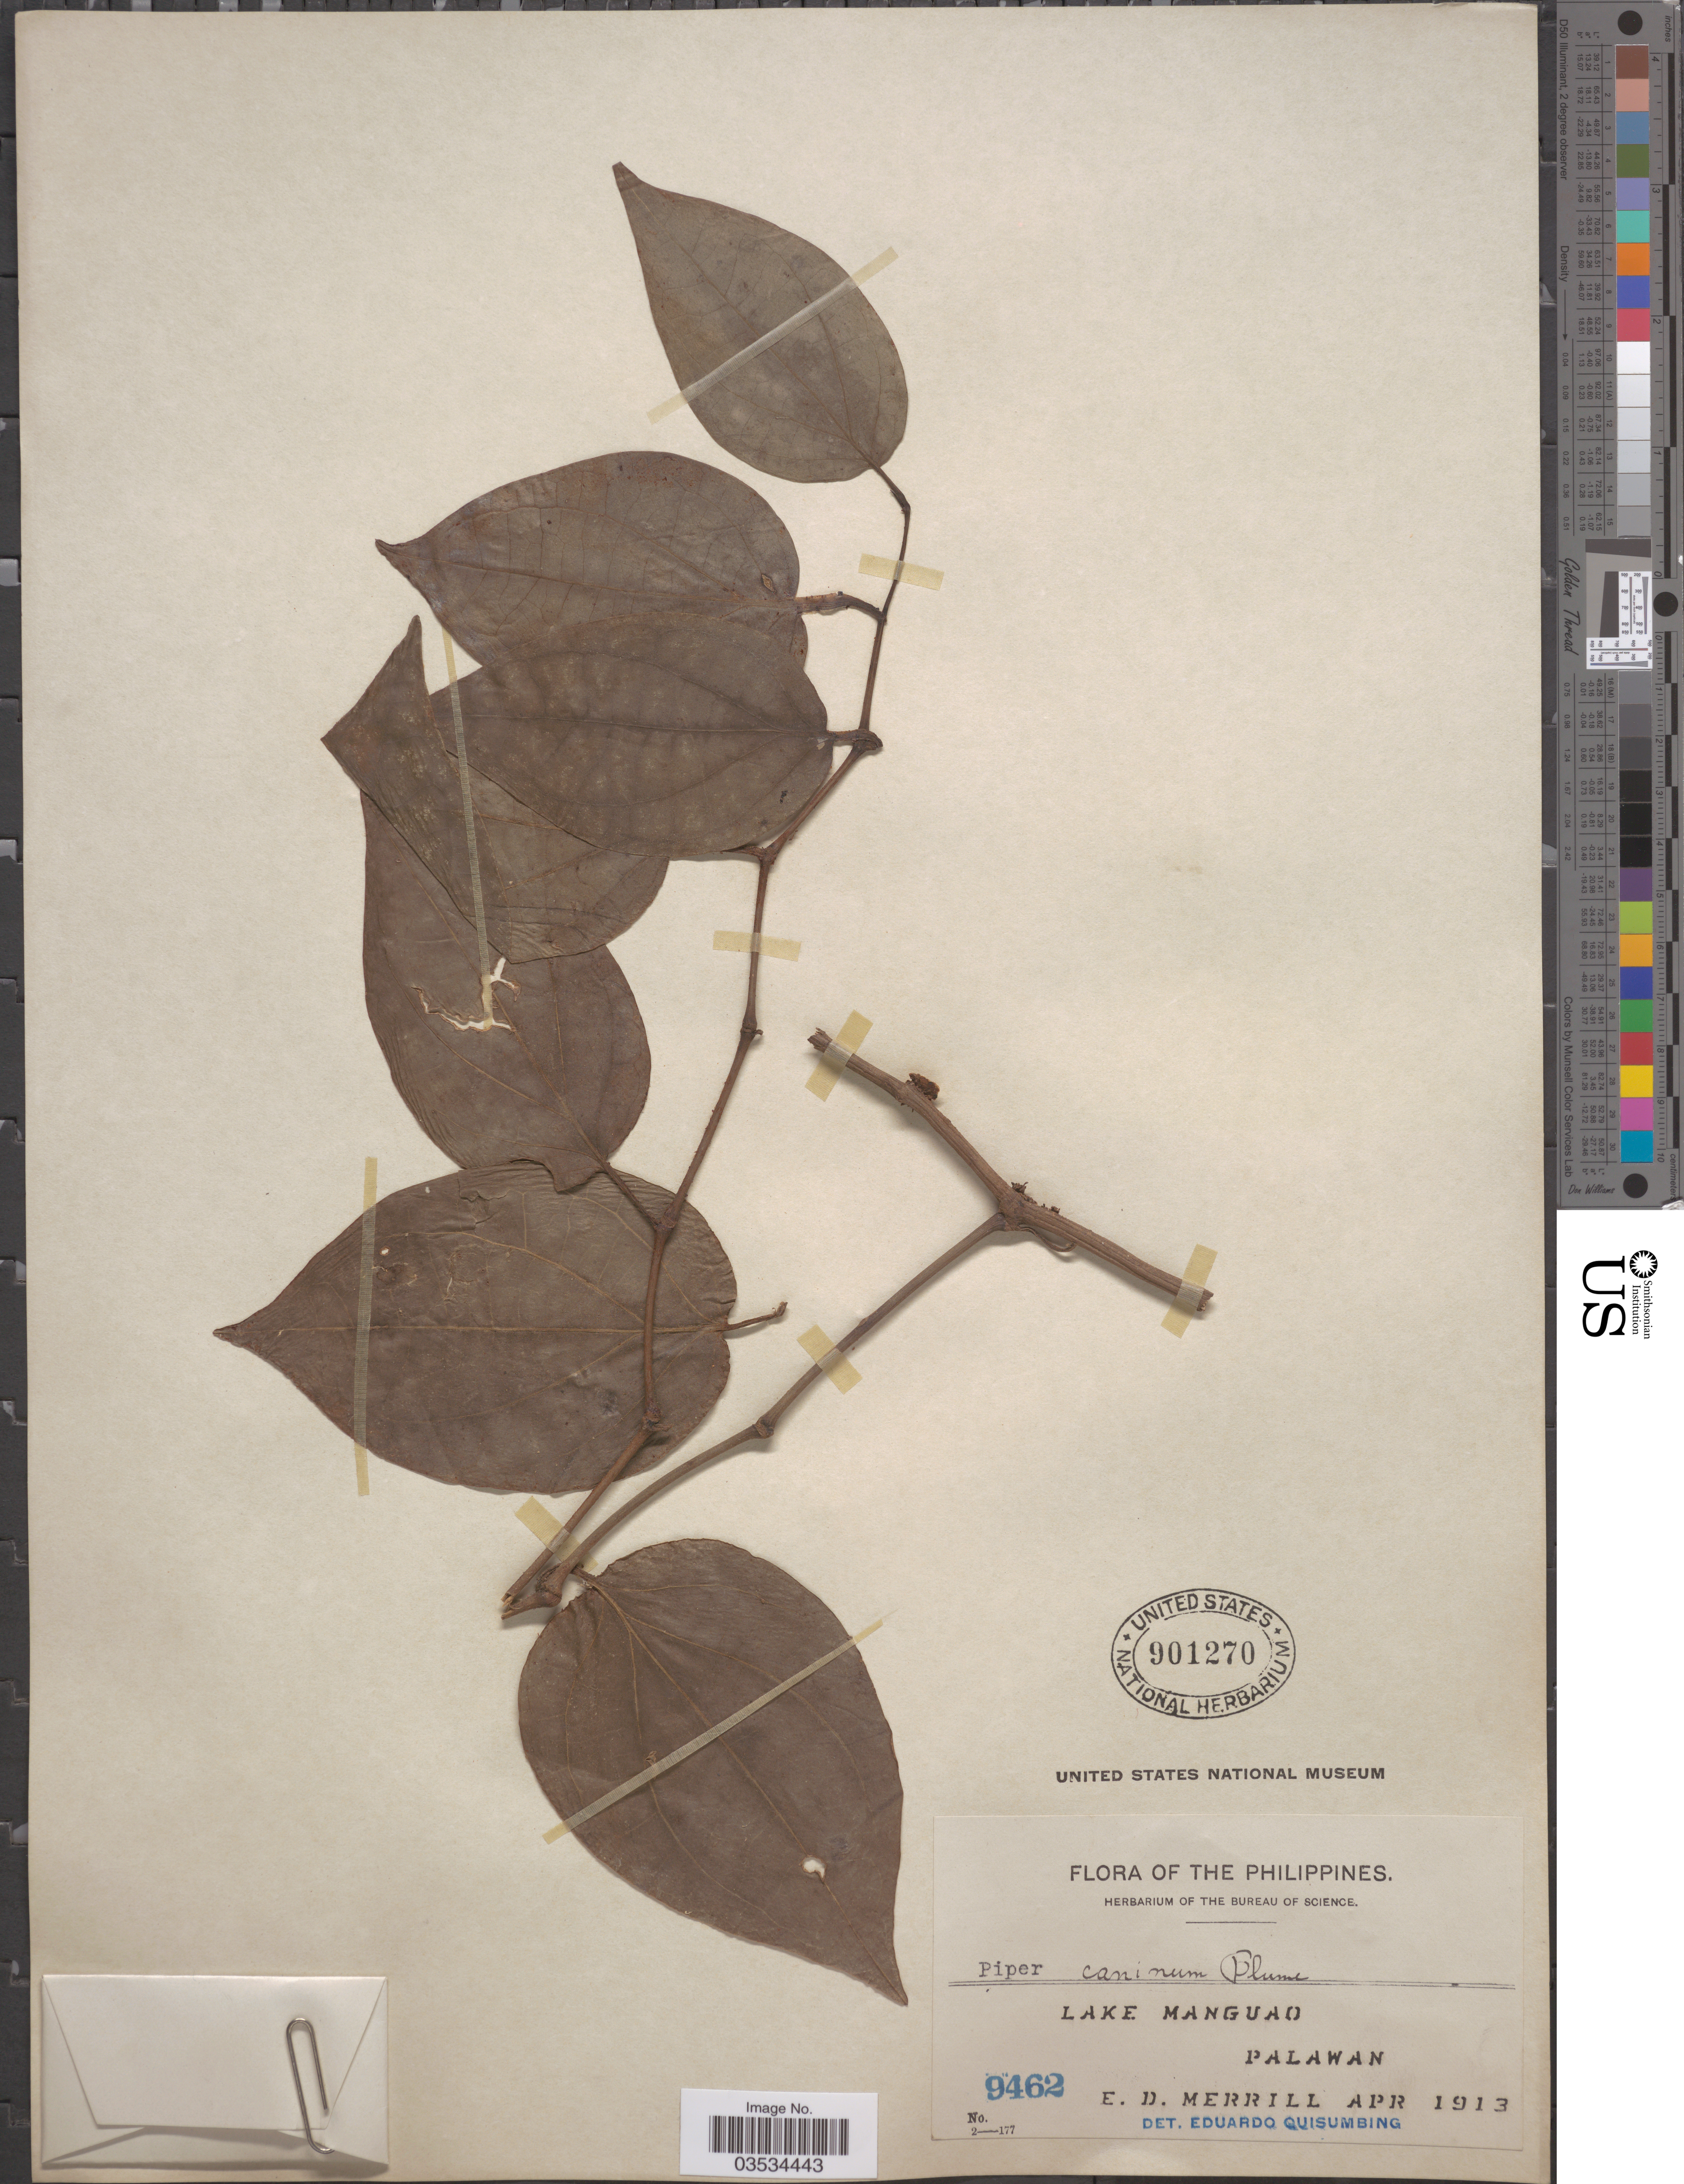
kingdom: Plantae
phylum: Tracheophyta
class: Magnoliopsida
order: Piperales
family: Piperaceae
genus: Piper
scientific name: Piper caninum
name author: Blume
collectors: E. D. Merrill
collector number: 9462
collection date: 1913-04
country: Philippines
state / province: Mimaropa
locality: Lake Manguao. Palawan.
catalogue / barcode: US 901270